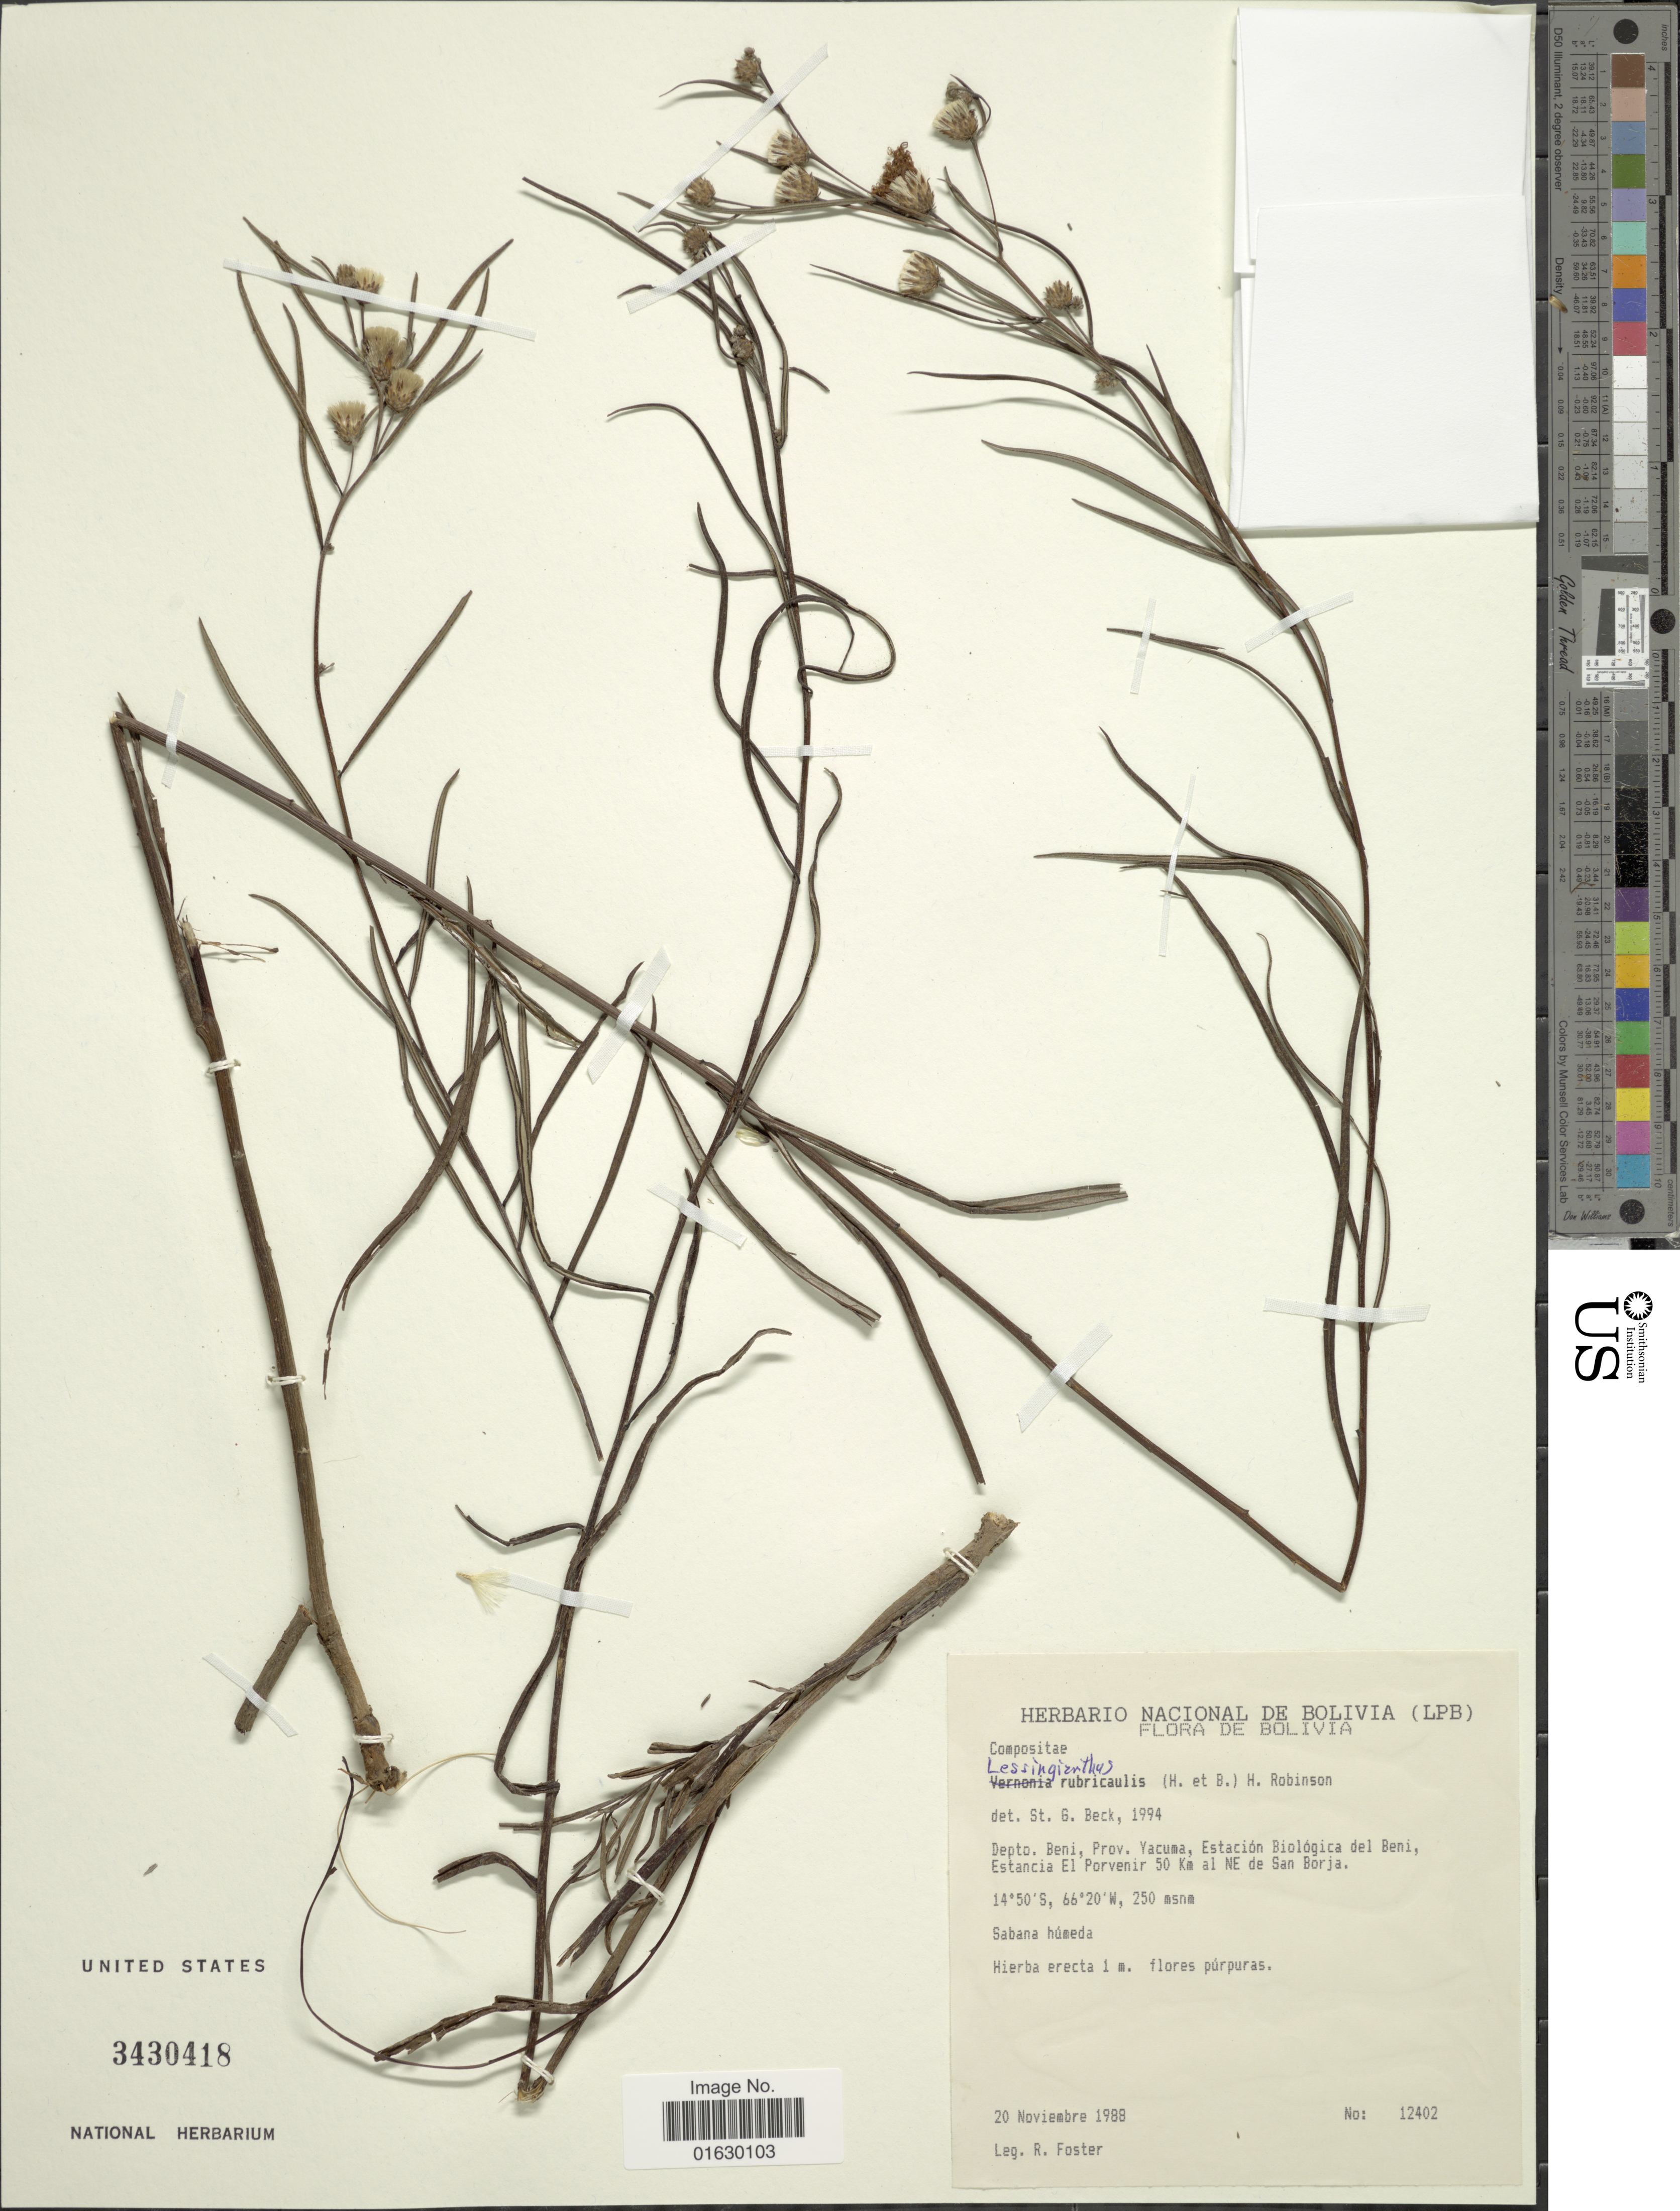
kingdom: Plantae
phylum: Tracheophyta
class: Magnoliopsida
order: Asterales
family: Asteraceae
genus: Lessingianthus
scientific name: Lessingianthus rubricaulis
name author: (Humb. & Bonpl.) H. Rob.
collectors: R. Foster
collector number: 12402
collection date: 1988-11-20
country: Bolivia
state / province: Beni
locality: Depto. Beni, Prov. Yacuma, Estacion Biologica del beni, Estancia El Porvenir 50 km al NE de San Borja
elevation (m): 250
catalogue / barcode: US 3430418